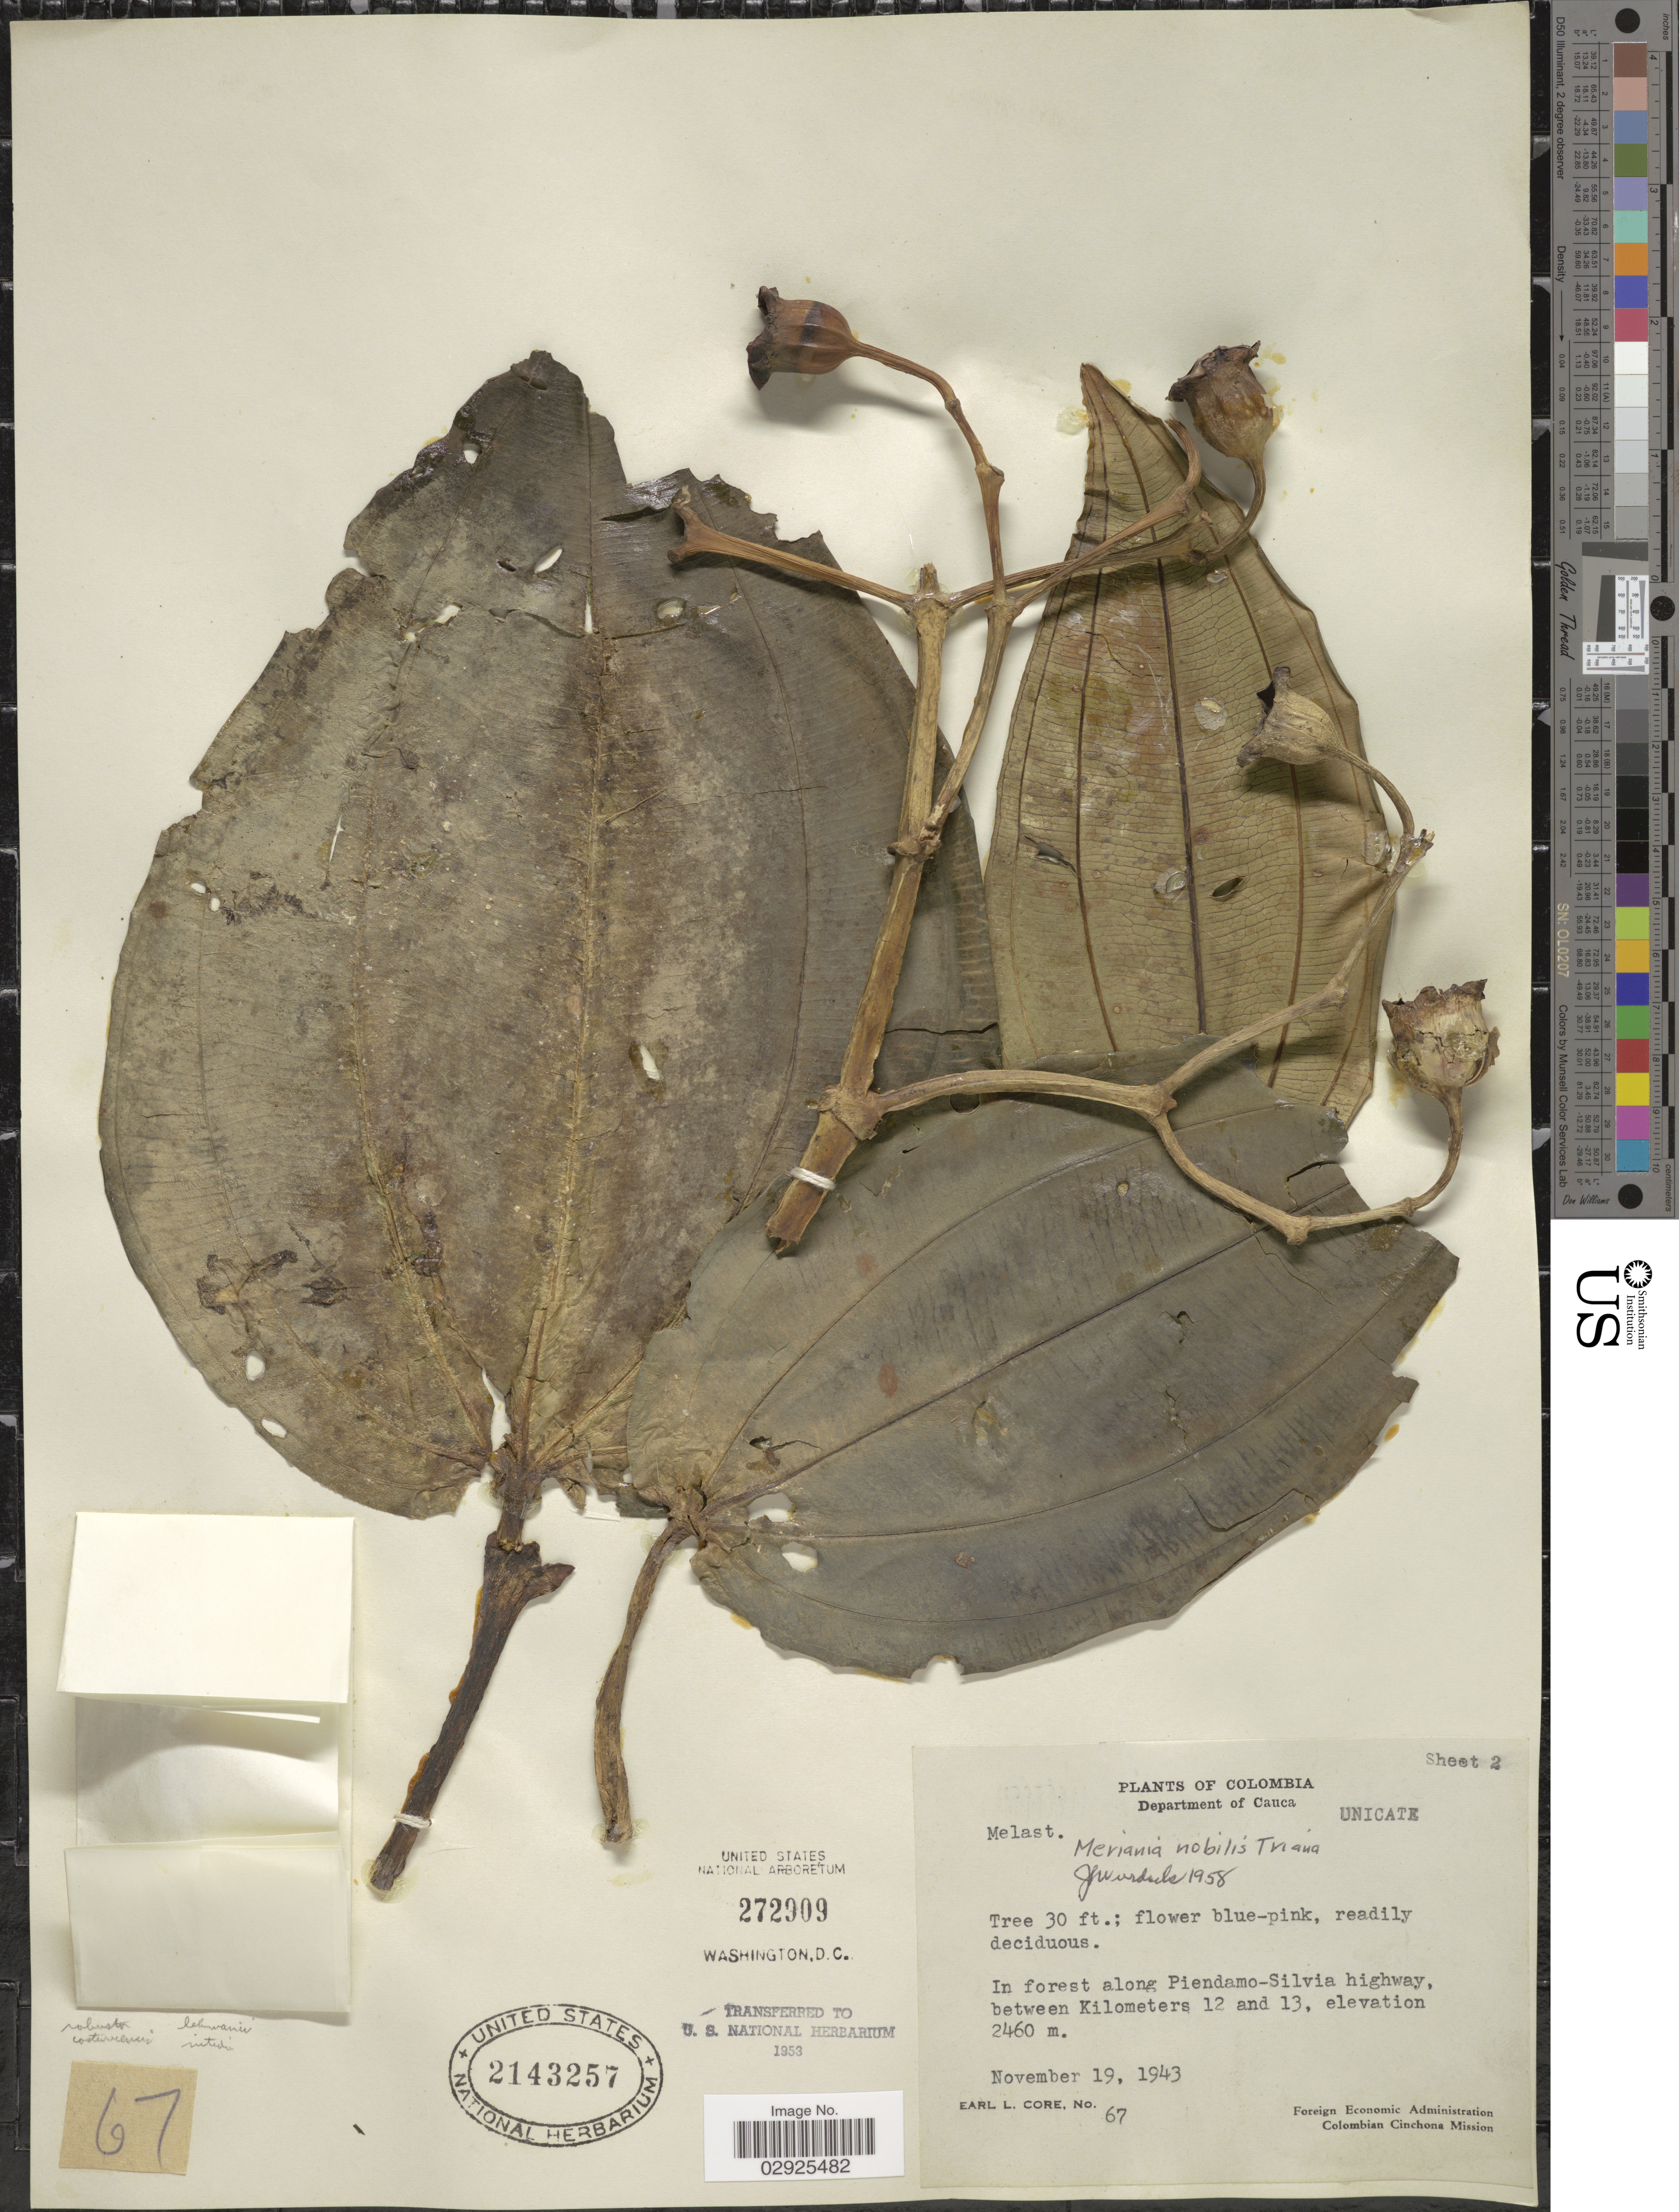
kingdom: Plantae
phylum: Tracheophyta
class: Magnoliopsida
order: Myrtales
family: Melastomataceae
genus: Meriania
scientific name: Meriania nobilis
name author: Triana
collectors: E. L. Core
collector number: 67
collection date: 1943-11-19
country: Colombia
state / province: Cauca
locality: Department of Cauca, In forest along Piendamo-Silvia highway, between Kilometers 12 and 13.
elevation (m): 2460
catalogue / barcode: US 2143257